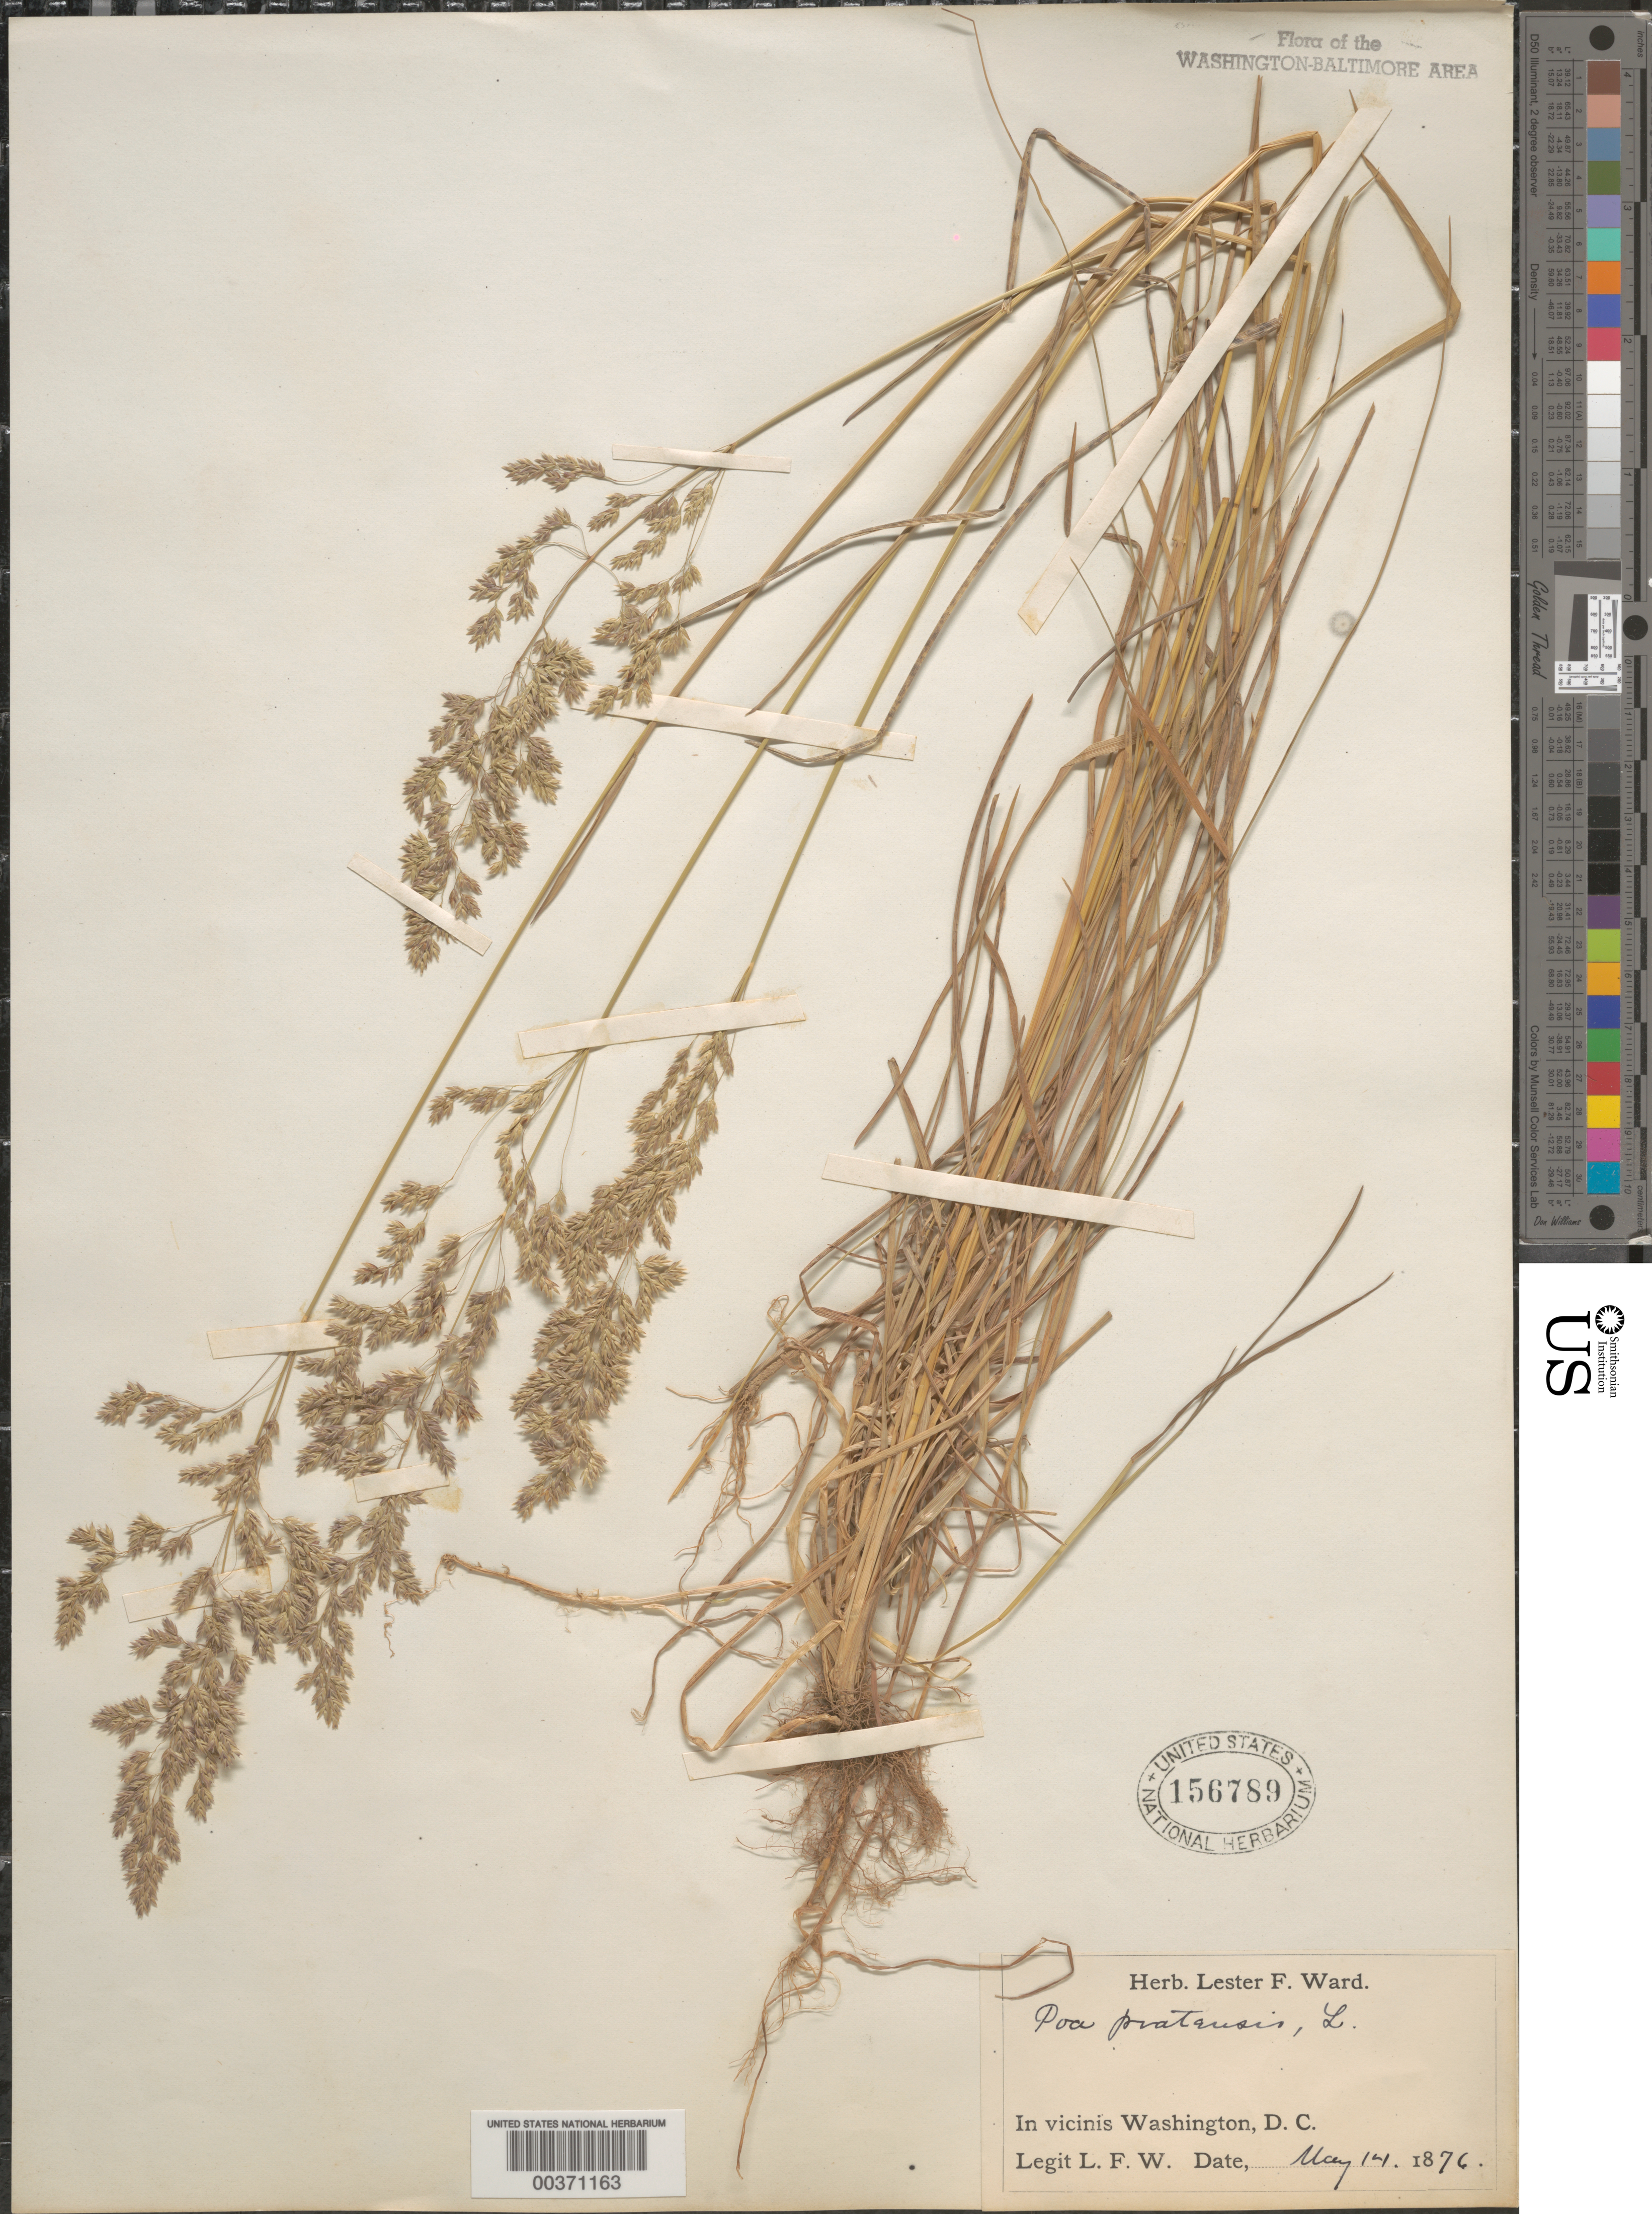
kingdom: Plantae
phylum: Tracheophyta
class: Liliopsida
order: Poales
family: Poaceae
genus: Poa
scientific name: Poa pratensis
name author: L.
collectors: L. F. Ward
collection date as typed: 14 May 1876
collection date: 1876-05-14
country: United States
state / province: District of Columbia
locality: Washington DC area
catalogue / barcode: US 156789